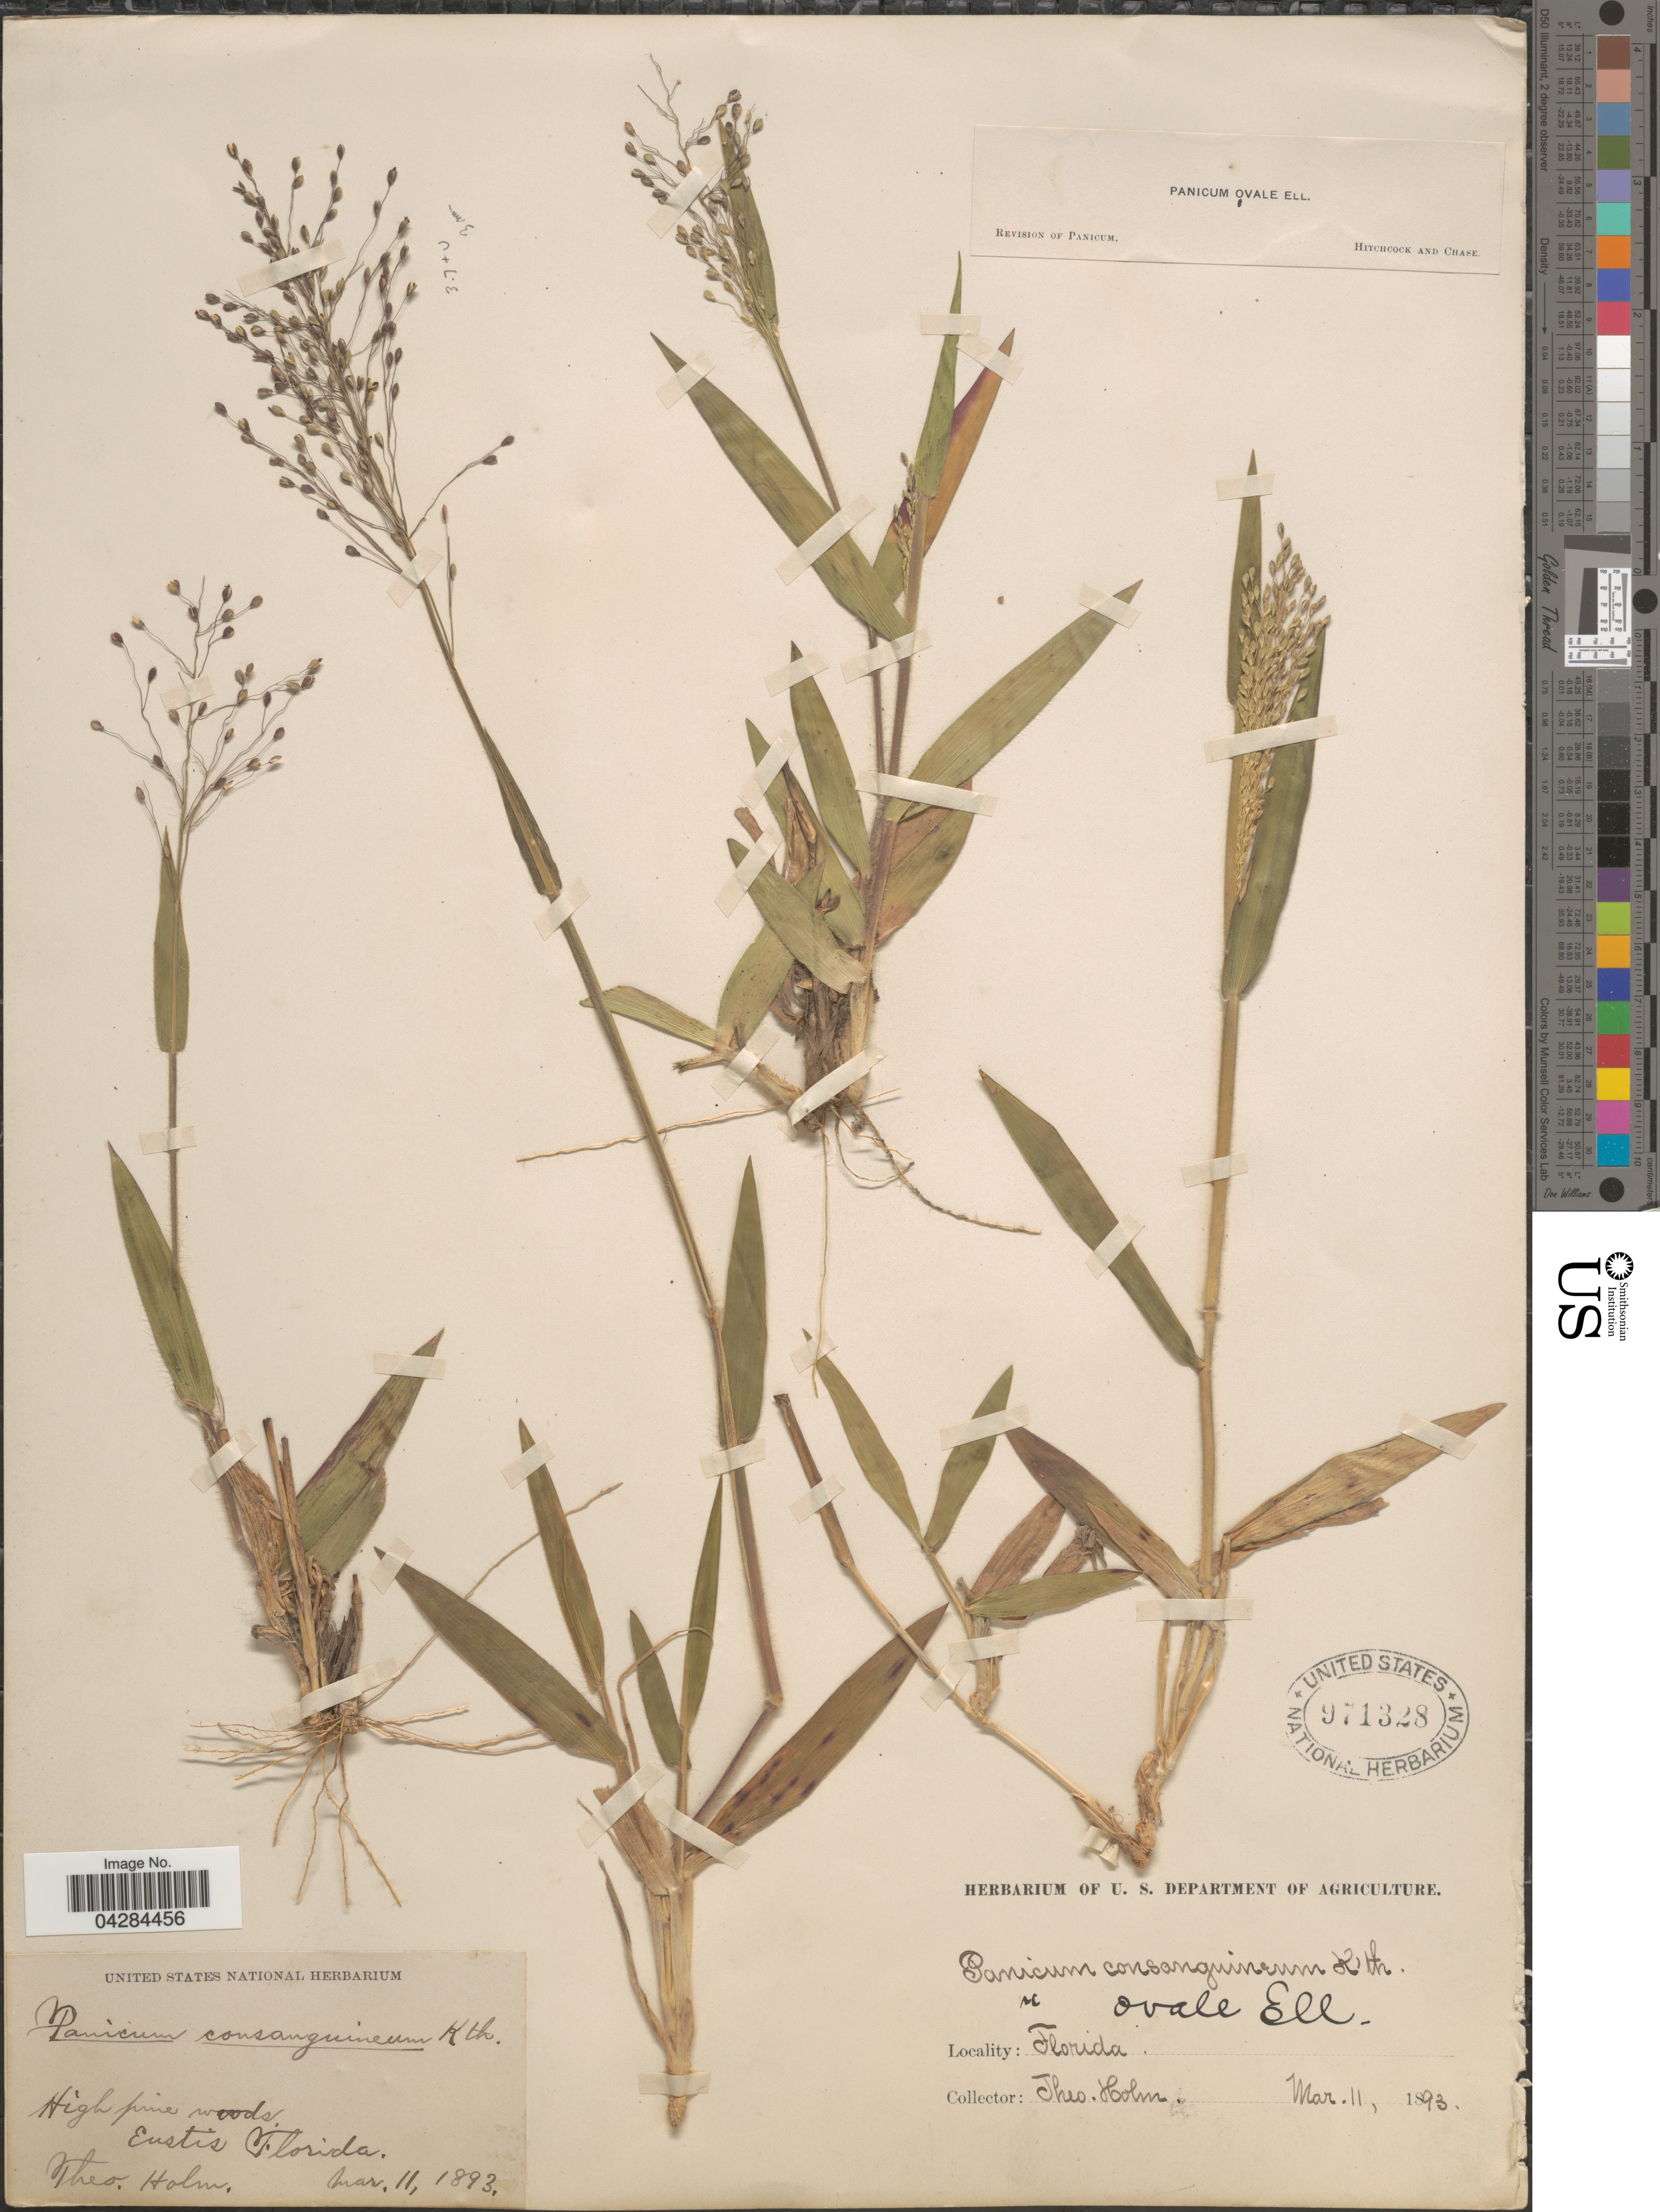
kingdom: Plantae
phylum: Tracheophyta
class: Liliopsida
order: Poales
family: Poaceae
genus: Dichanthelium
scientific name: Dichanthelium ovale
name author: (Elliott) Gould & C.A. Clark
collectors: T. Holm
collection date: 1893-03-11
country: United States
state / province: Florida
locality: High pine woods. Eustis.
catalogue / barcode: US 971328